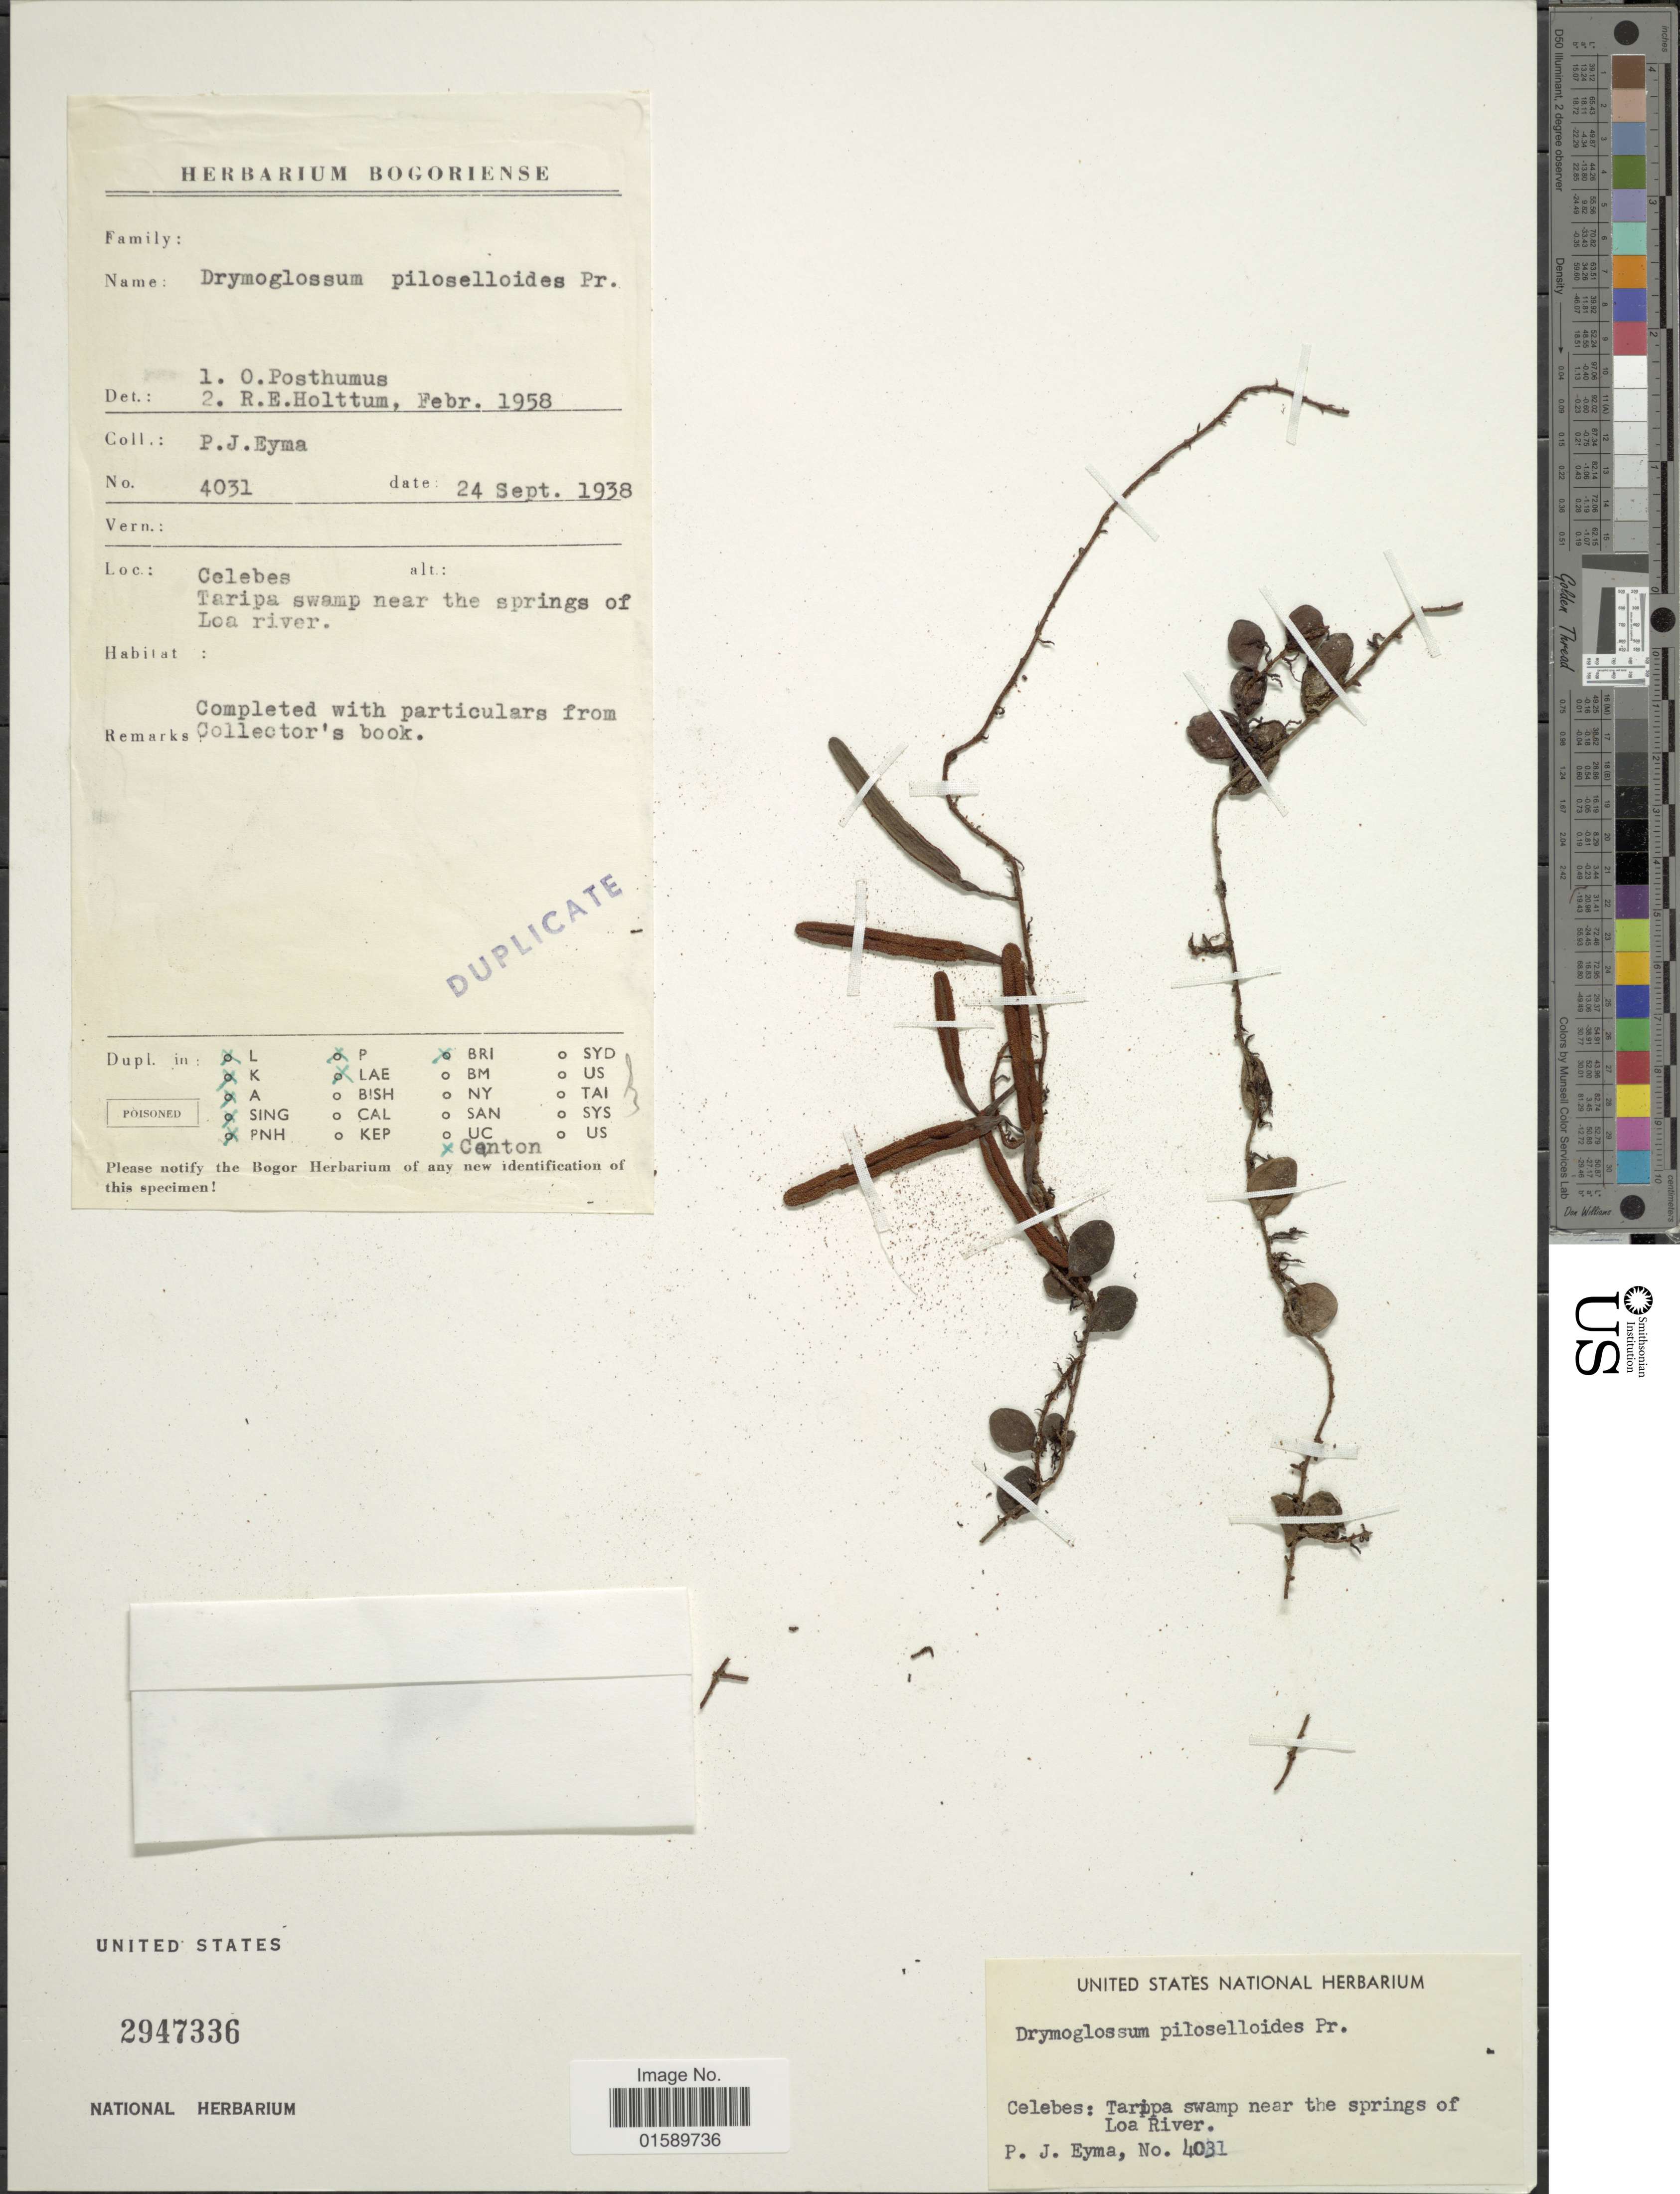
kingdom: Plantae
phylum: Tracheophyta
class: Polypodiopsida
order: Polypodiales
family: Polypodiaceae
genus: Pyrrosia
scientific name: Pyrrosia piloselloides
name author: (L.) M.G. Price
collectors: P. J. Eyma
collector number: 4031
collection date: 1938-09-24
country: Indonesia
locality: Celebes: Taripa swamp near the springs of Loa River.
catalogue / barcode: US 2947336